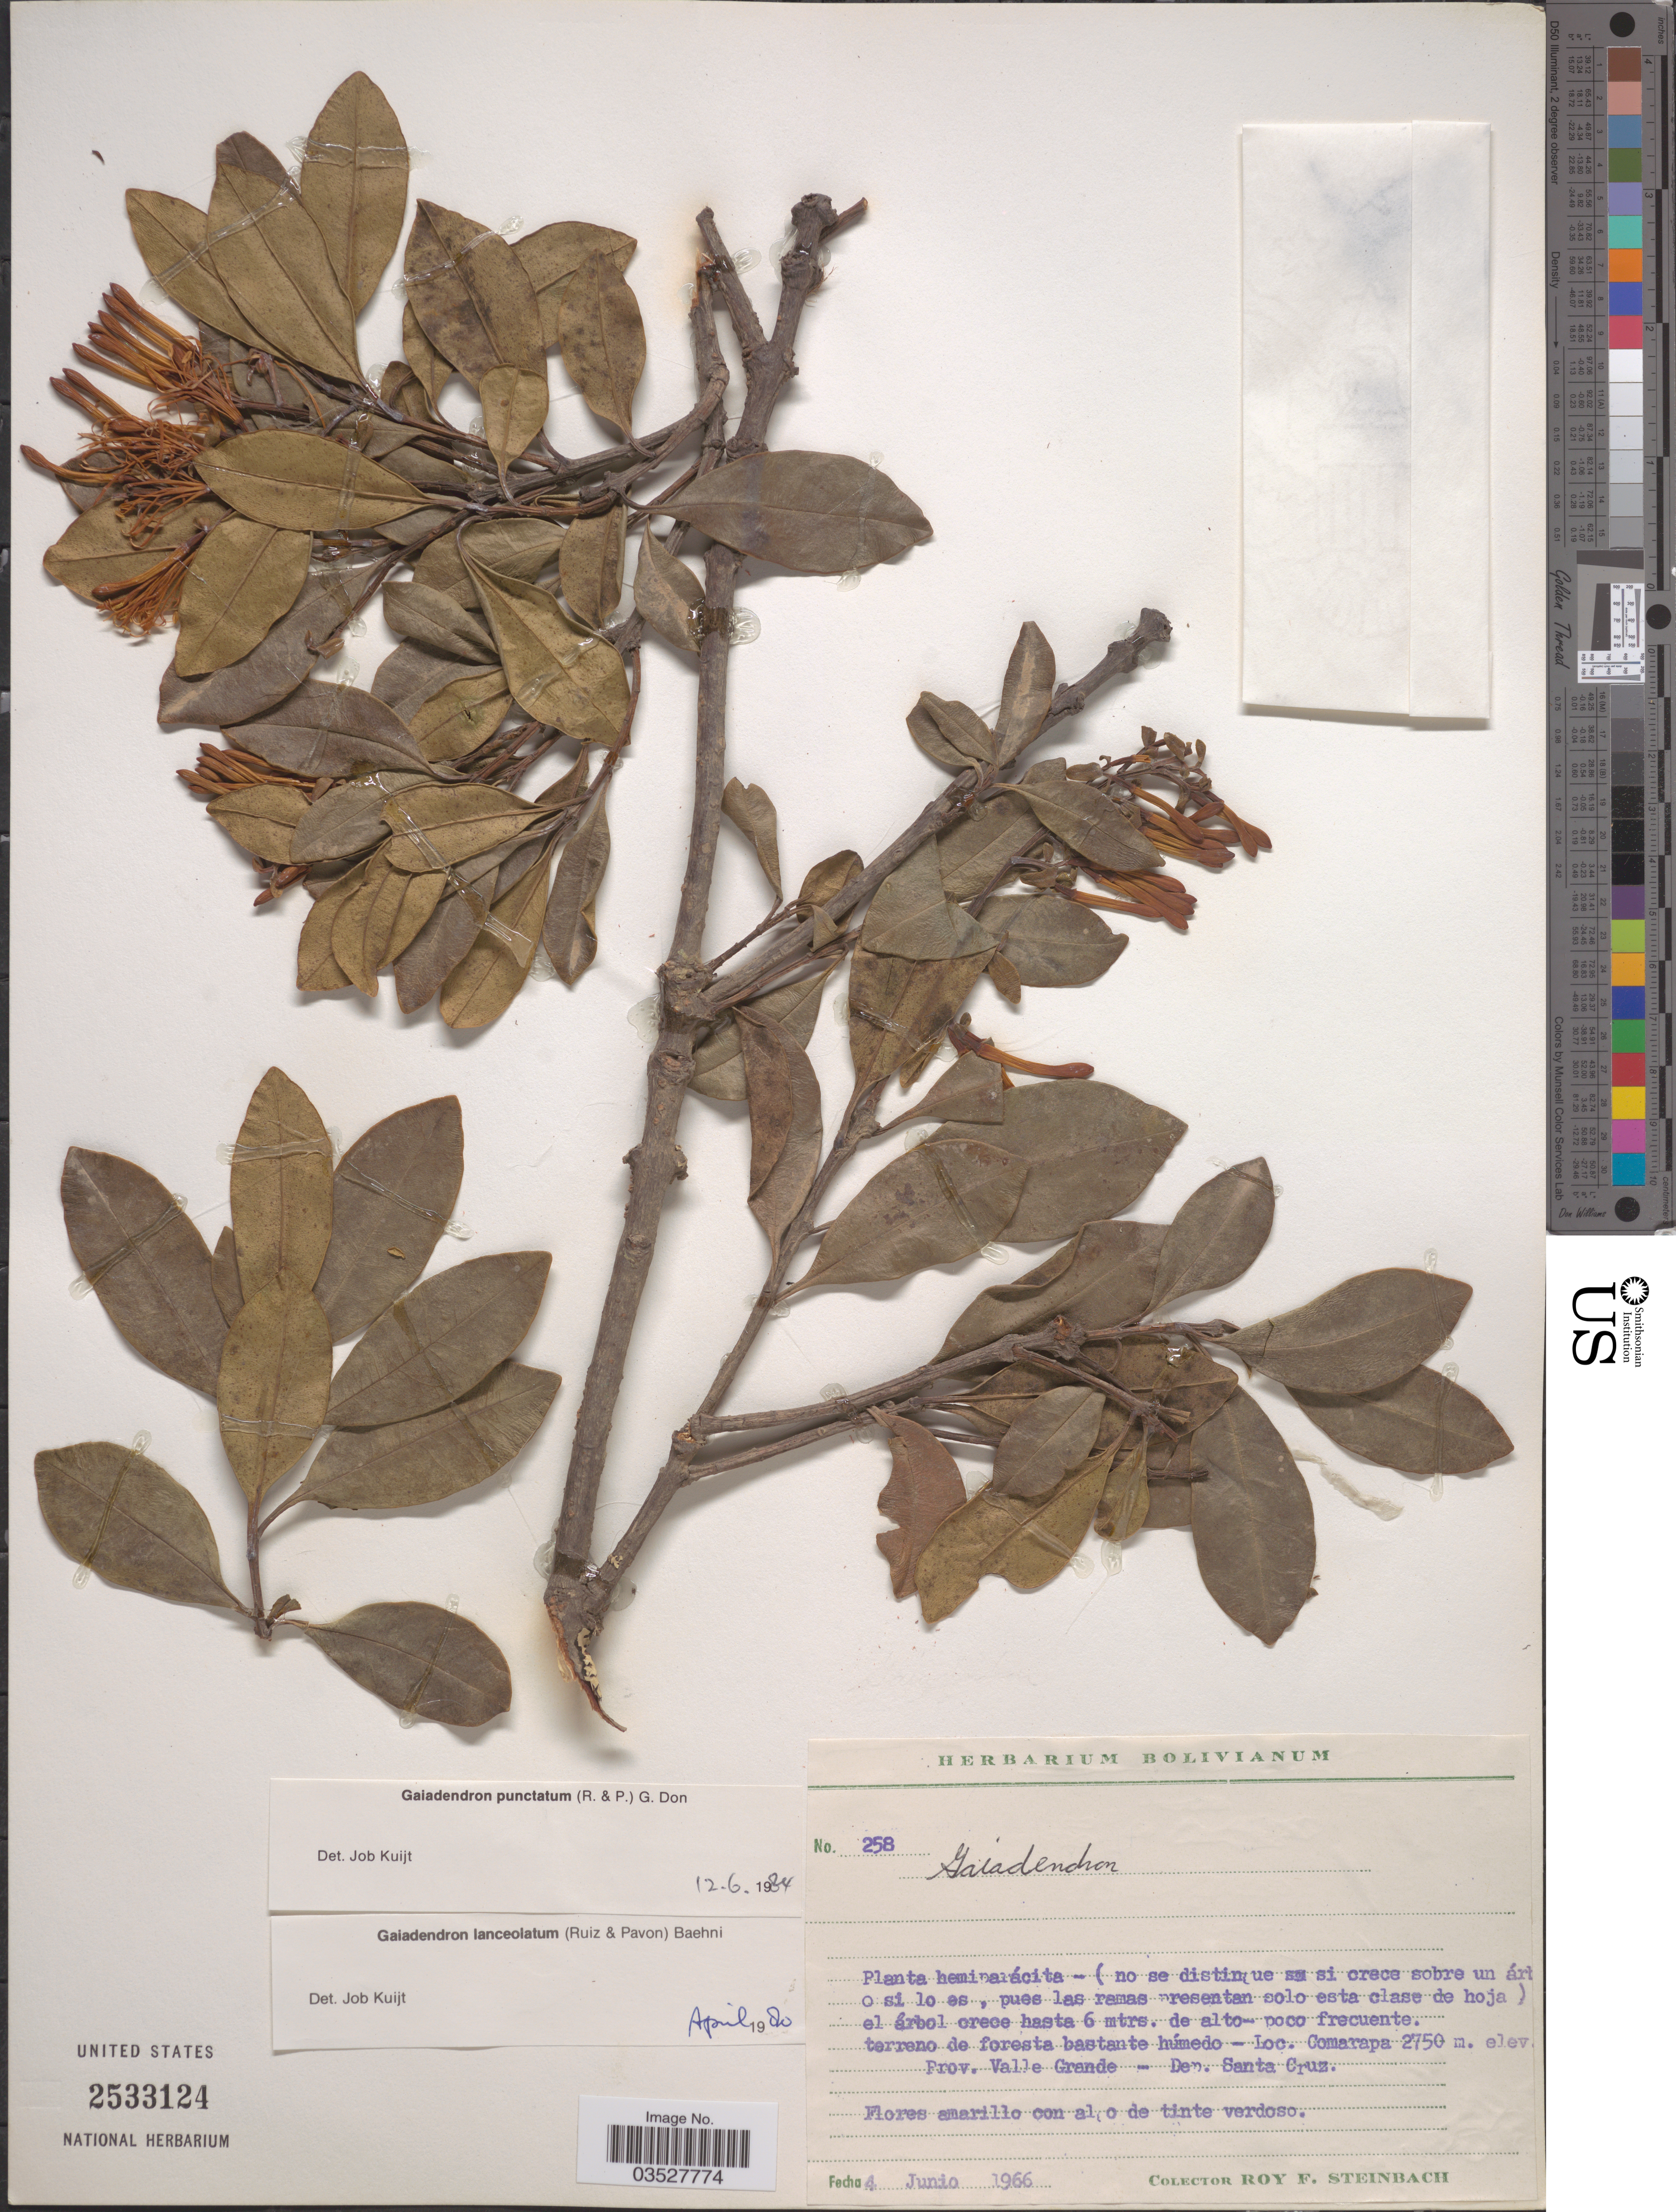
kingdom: Plantae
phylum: Tracheophyta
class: Magnoliopsida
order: Santalales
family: Loranthaceae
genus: Gaiadendron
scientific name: Gaiadendron punctatum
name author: (Ruiz & Pav.) G. Don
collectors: R. F. Steinbach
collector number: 258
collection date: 1966-06-04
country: Bolivia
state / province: Santa Cruz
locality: Comarapa. Prov. Valle Grande - Dep. Santa Cruz.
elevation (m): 2750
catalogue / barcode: US 2533124